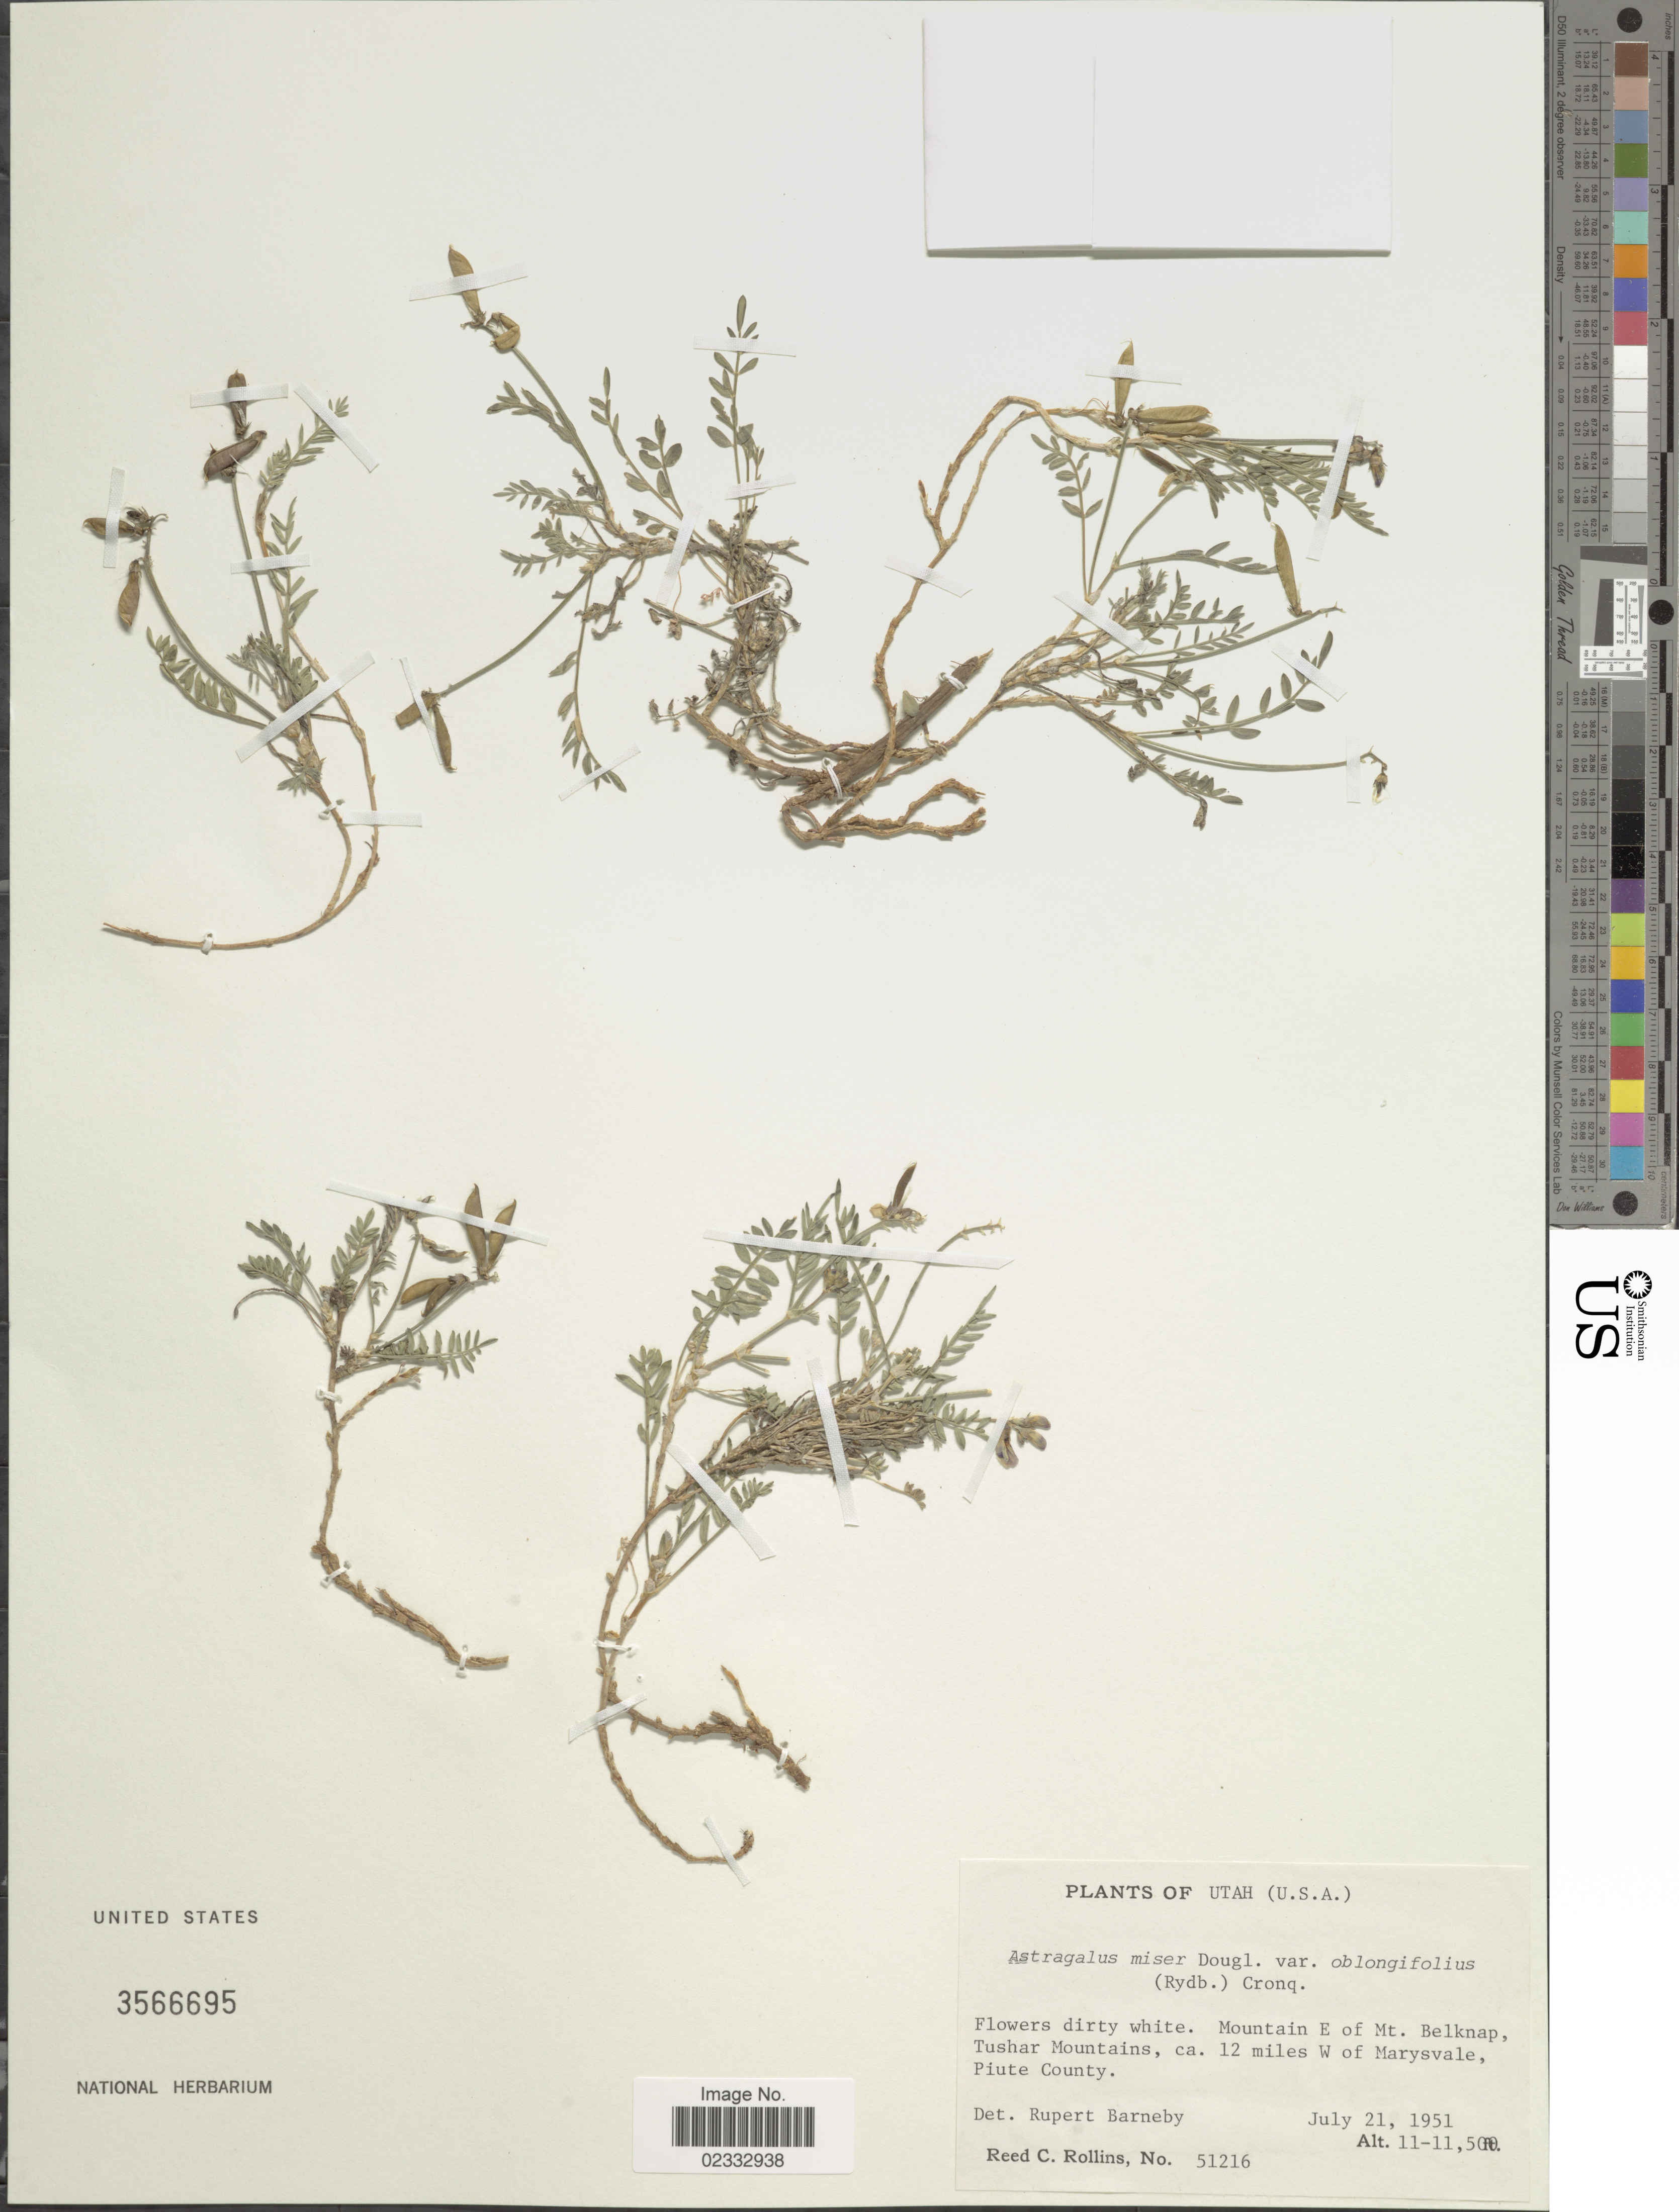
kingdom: Plantae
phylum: Tracheophyta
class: Magnoliopsida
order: Fabales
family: Fabaceae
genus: Astragalus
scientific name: Astragalus miser var. oblongifolius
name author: (Rydb.) Cronq.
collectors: R. C. Rollins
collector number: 51216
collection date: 1951-07-21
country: United States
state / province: Utah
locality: Mountain E of Mt Belknap, Tushar Mounatains, ca. 12 miles W of Marysvale Piute County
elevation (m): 335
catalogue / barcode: US 3566695